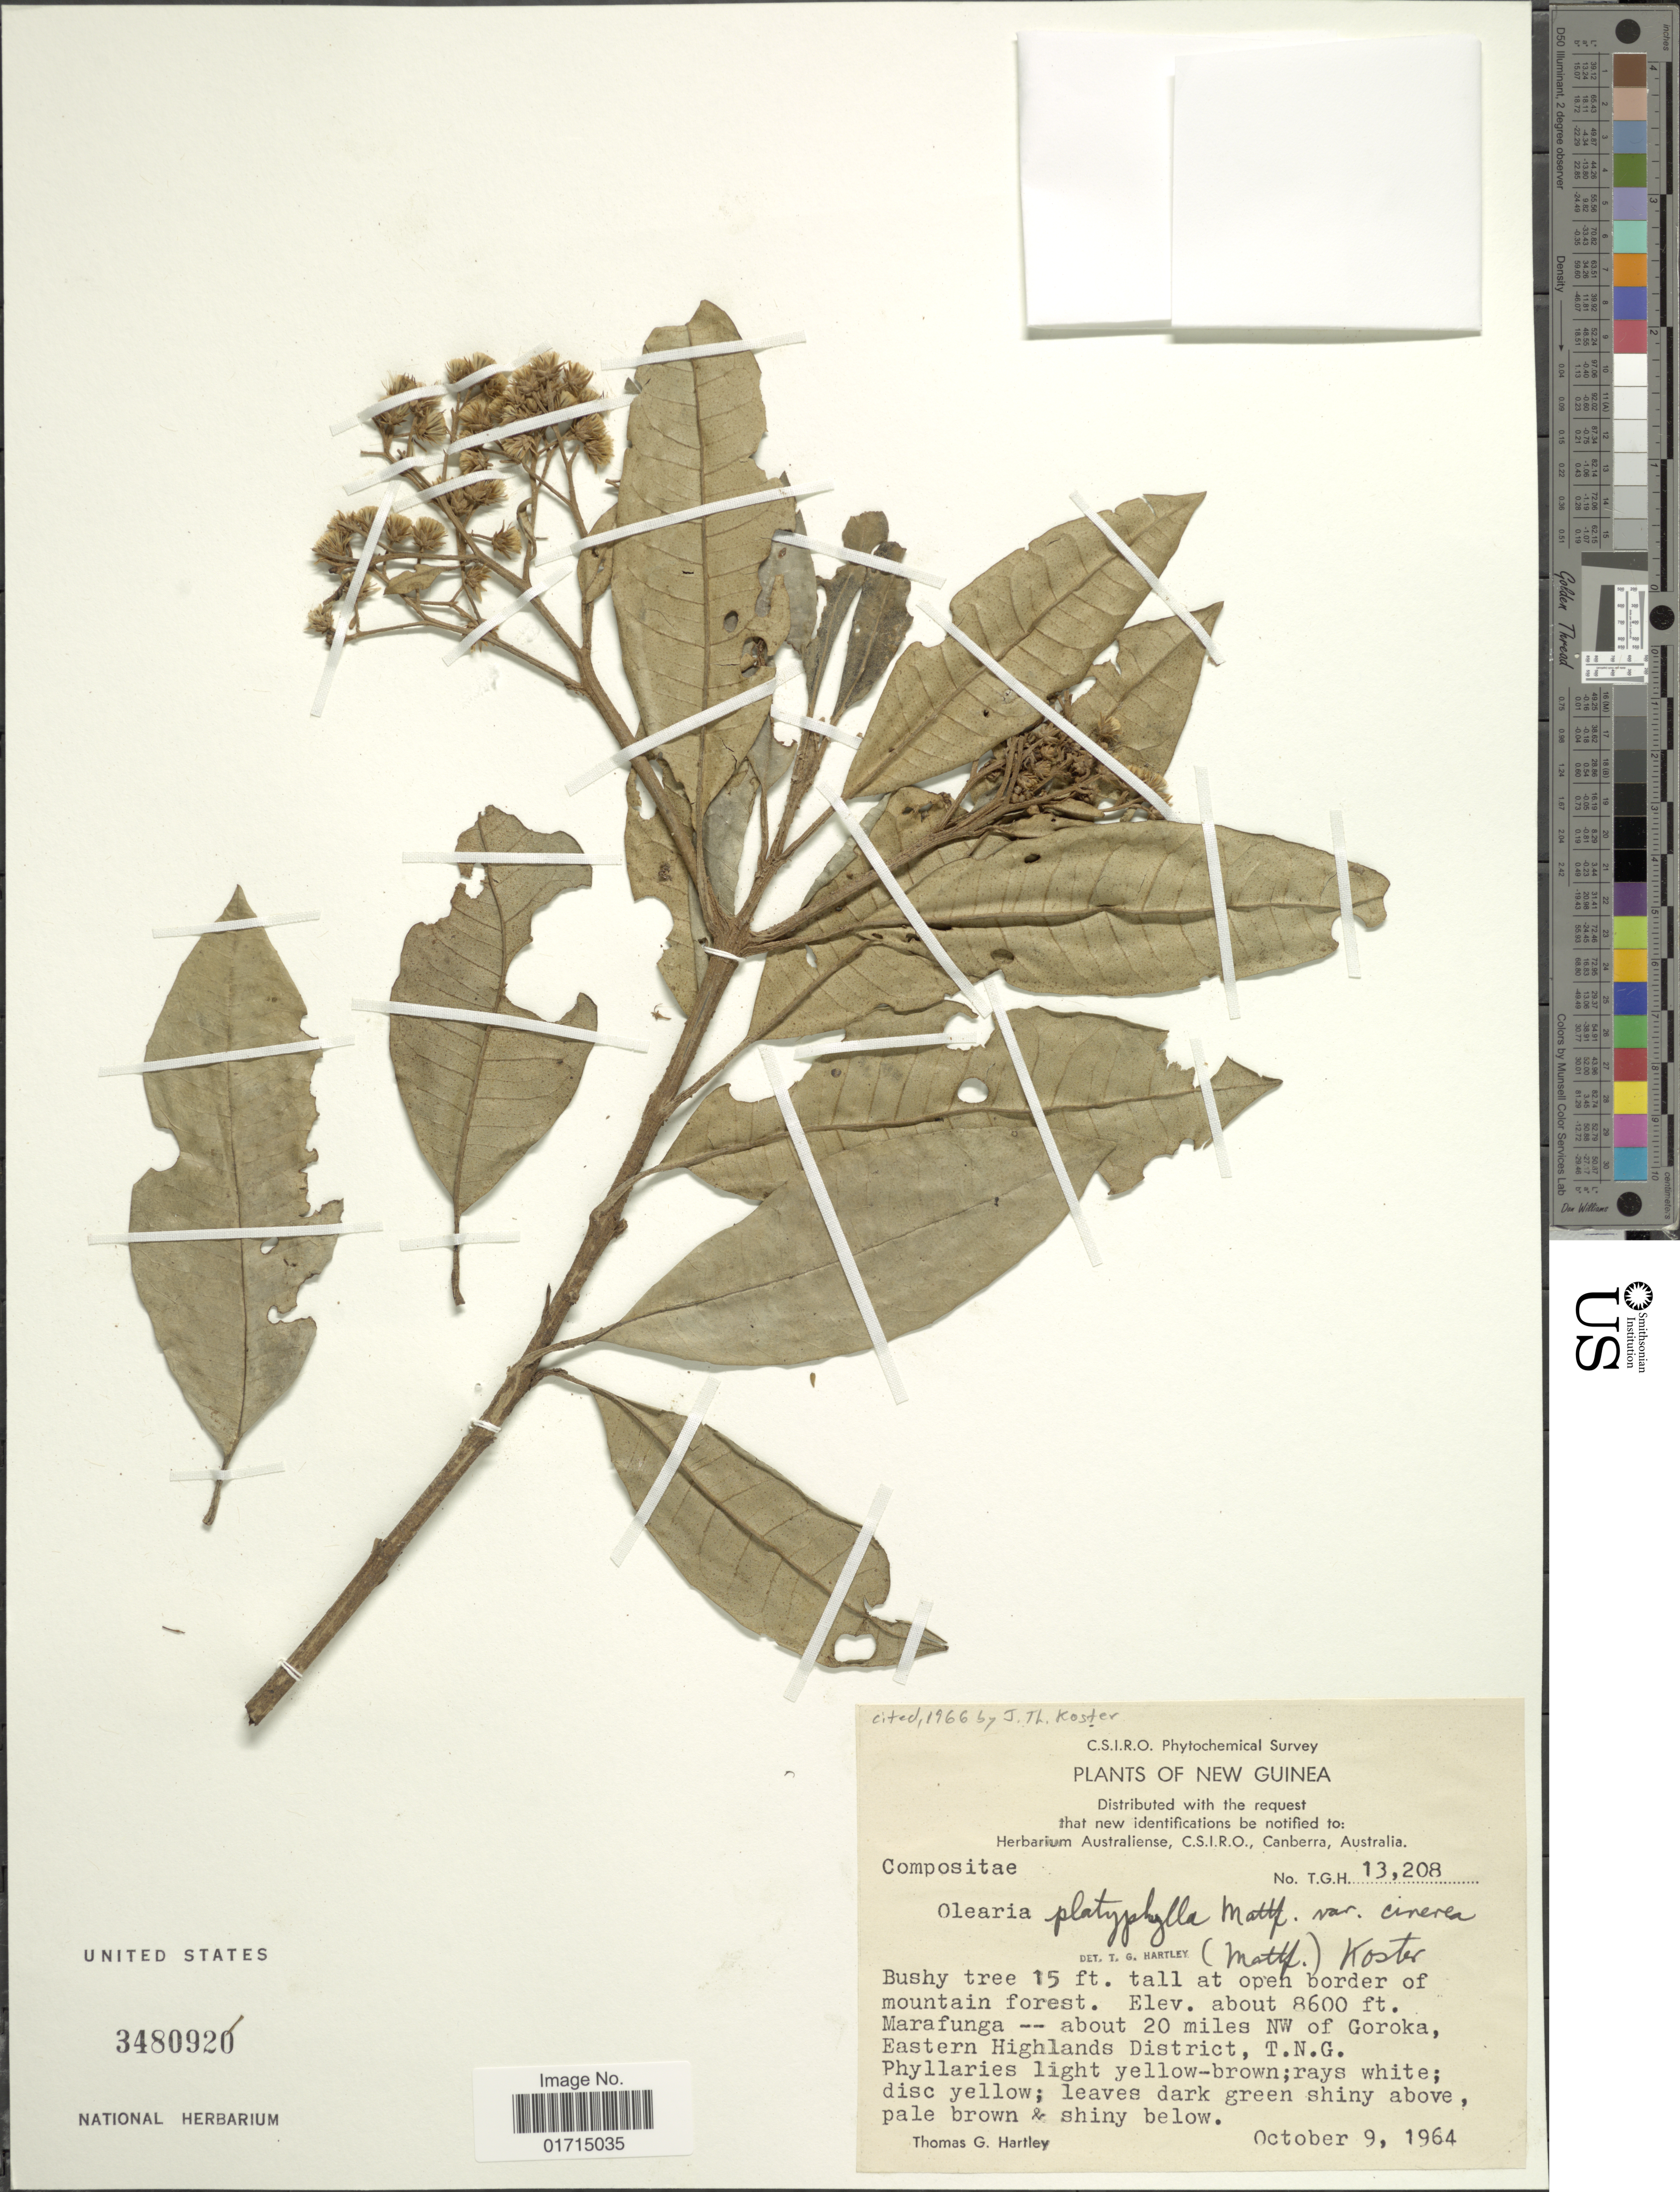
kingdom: Plantae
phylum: Tracheophyta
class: Magnoliopsida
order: Asterales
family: Asteraceae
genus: Olearia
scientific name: Olearia platyphylla var. cinerea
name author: (Mattf.) J. Kost.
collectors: T. G. Hartley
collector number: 13208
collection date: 1964-10-09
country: Papua New Guinea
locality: New Guinea. Marafunga--about 20 miles NW of Goroka, Eastern Highlands District, T. N. G.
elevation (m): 2621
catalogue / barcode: US 3480920